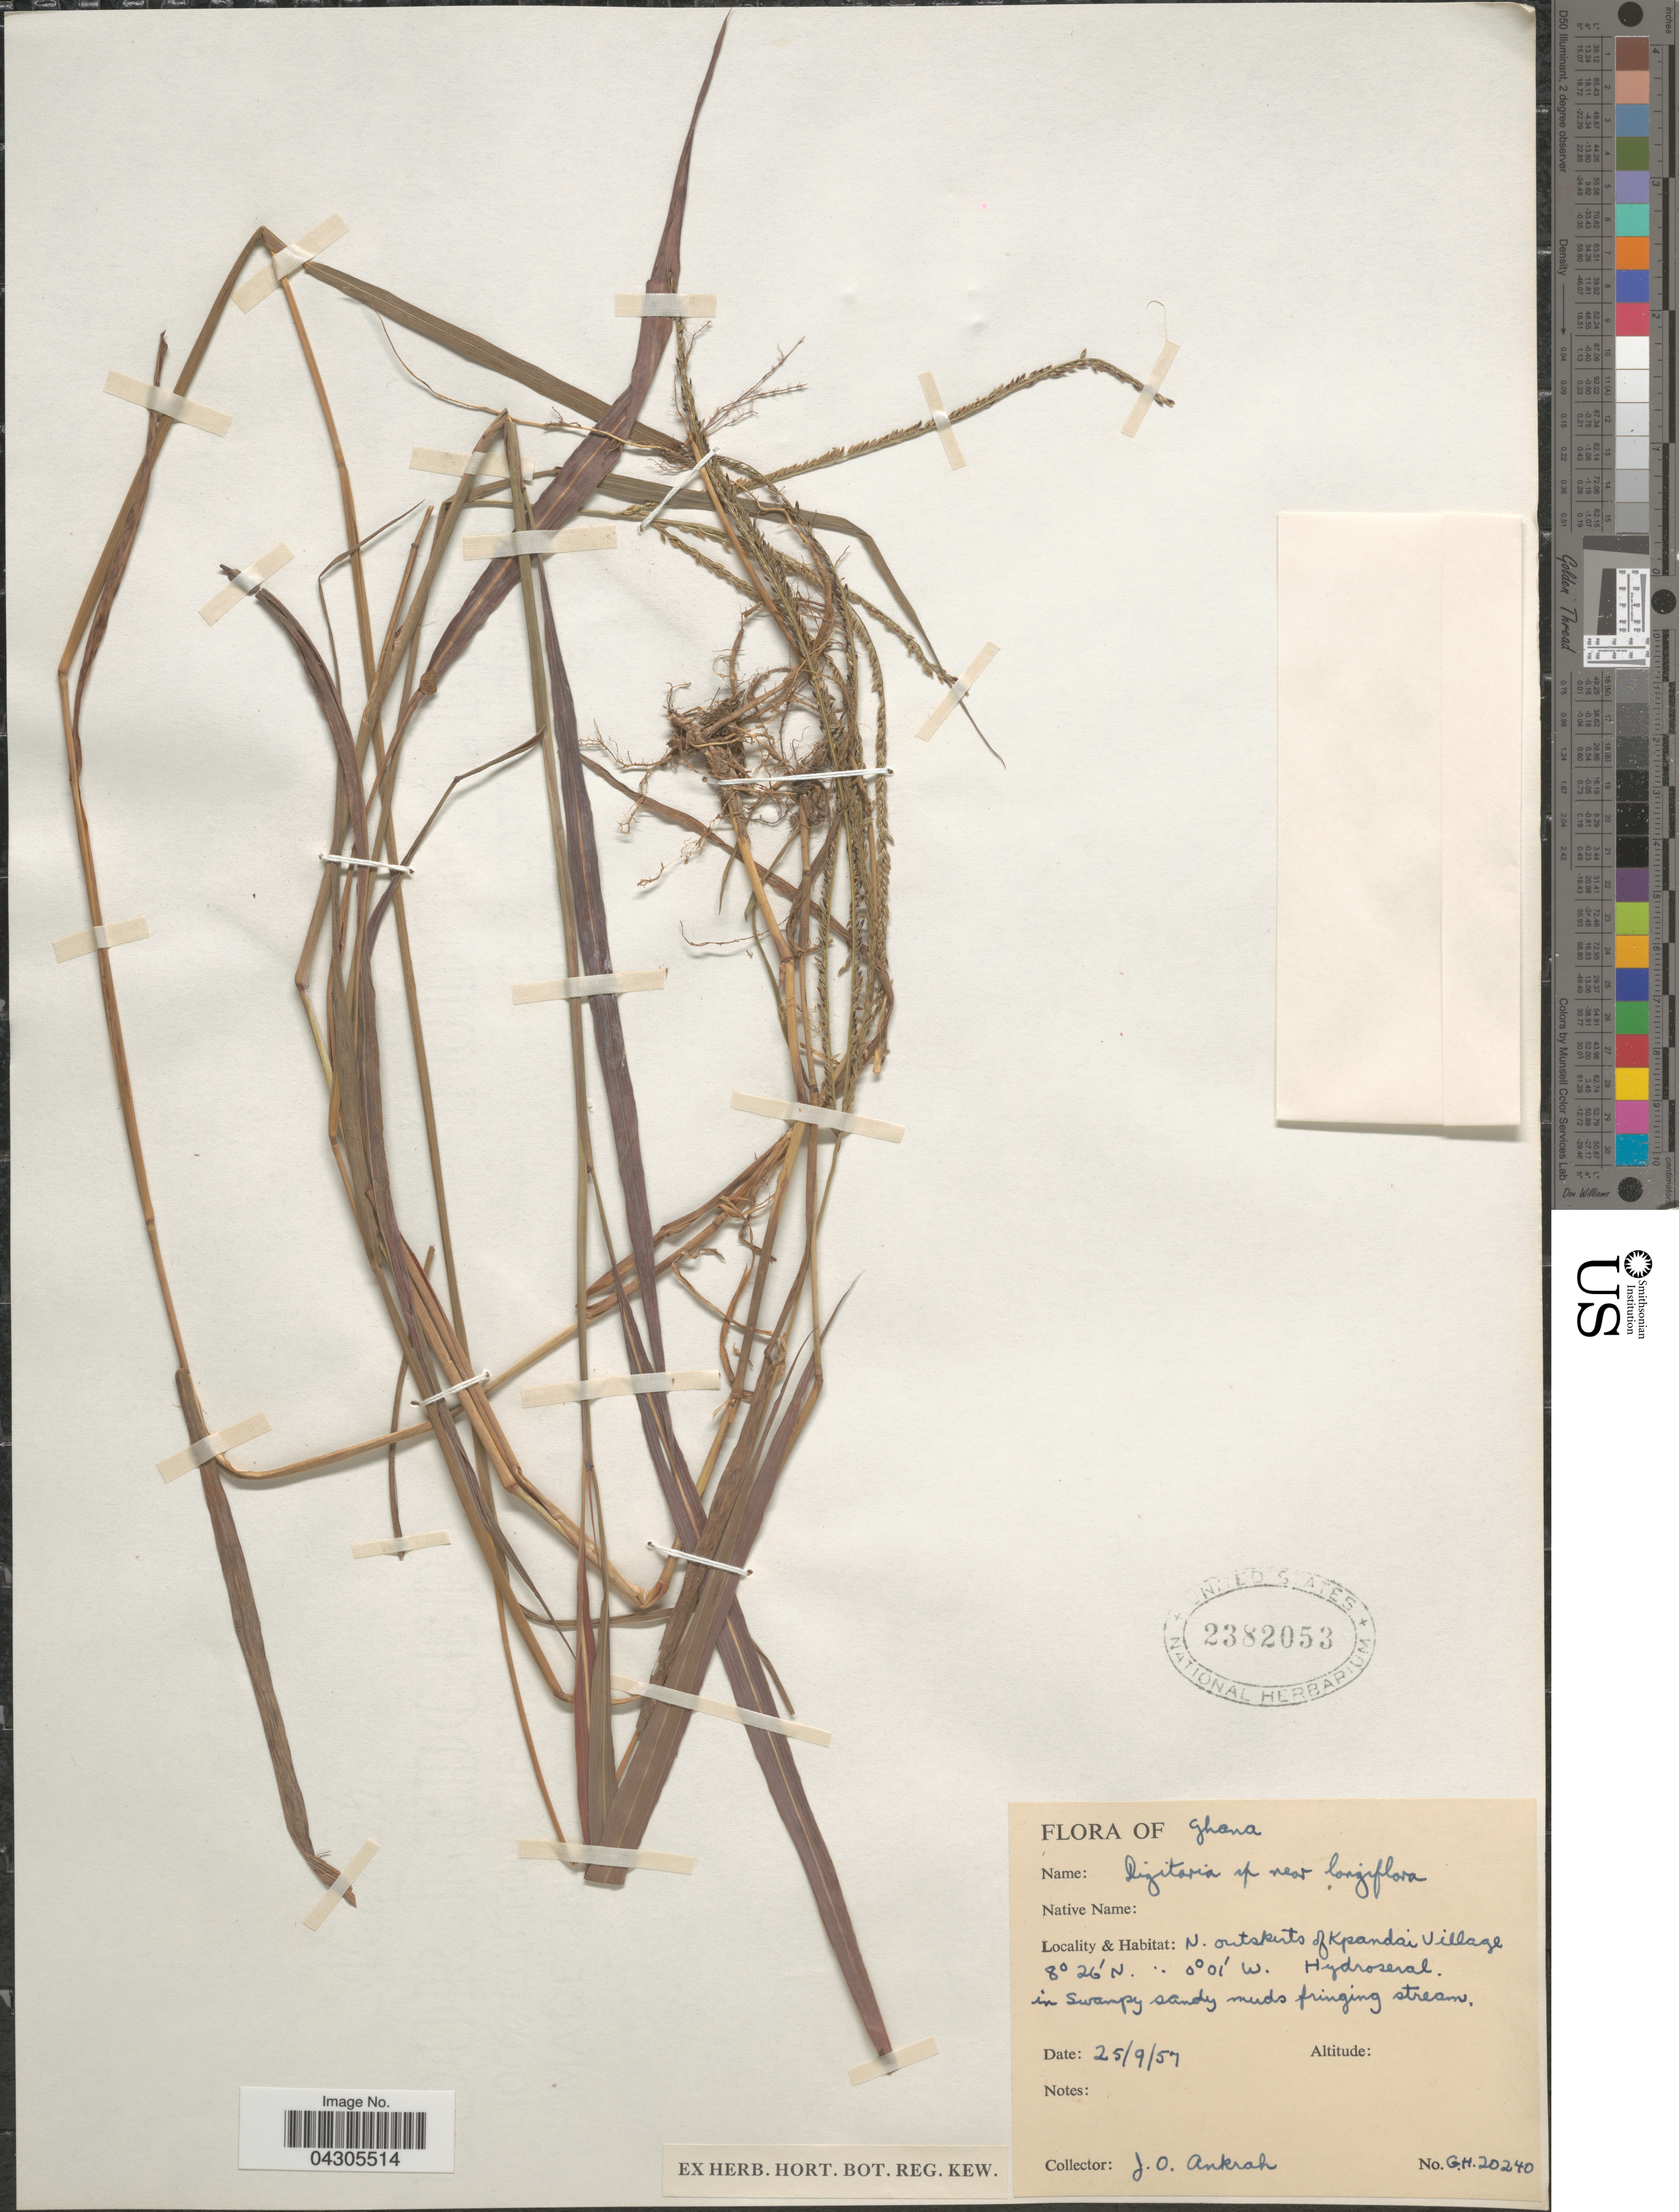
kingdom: Plantae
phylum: Tracheophyta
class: Liliopsida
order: Poales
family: Poaceae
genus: Digitaria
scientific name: Digitaria longiflora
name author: (Retz.) Pers.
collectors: J. Ankrah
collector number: GH20240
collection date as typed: Transcribed d/m/y: 25/9/57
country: Ghana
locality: N. outskirts of Kpandai Village Hydroseral.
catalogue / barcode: US 2382053